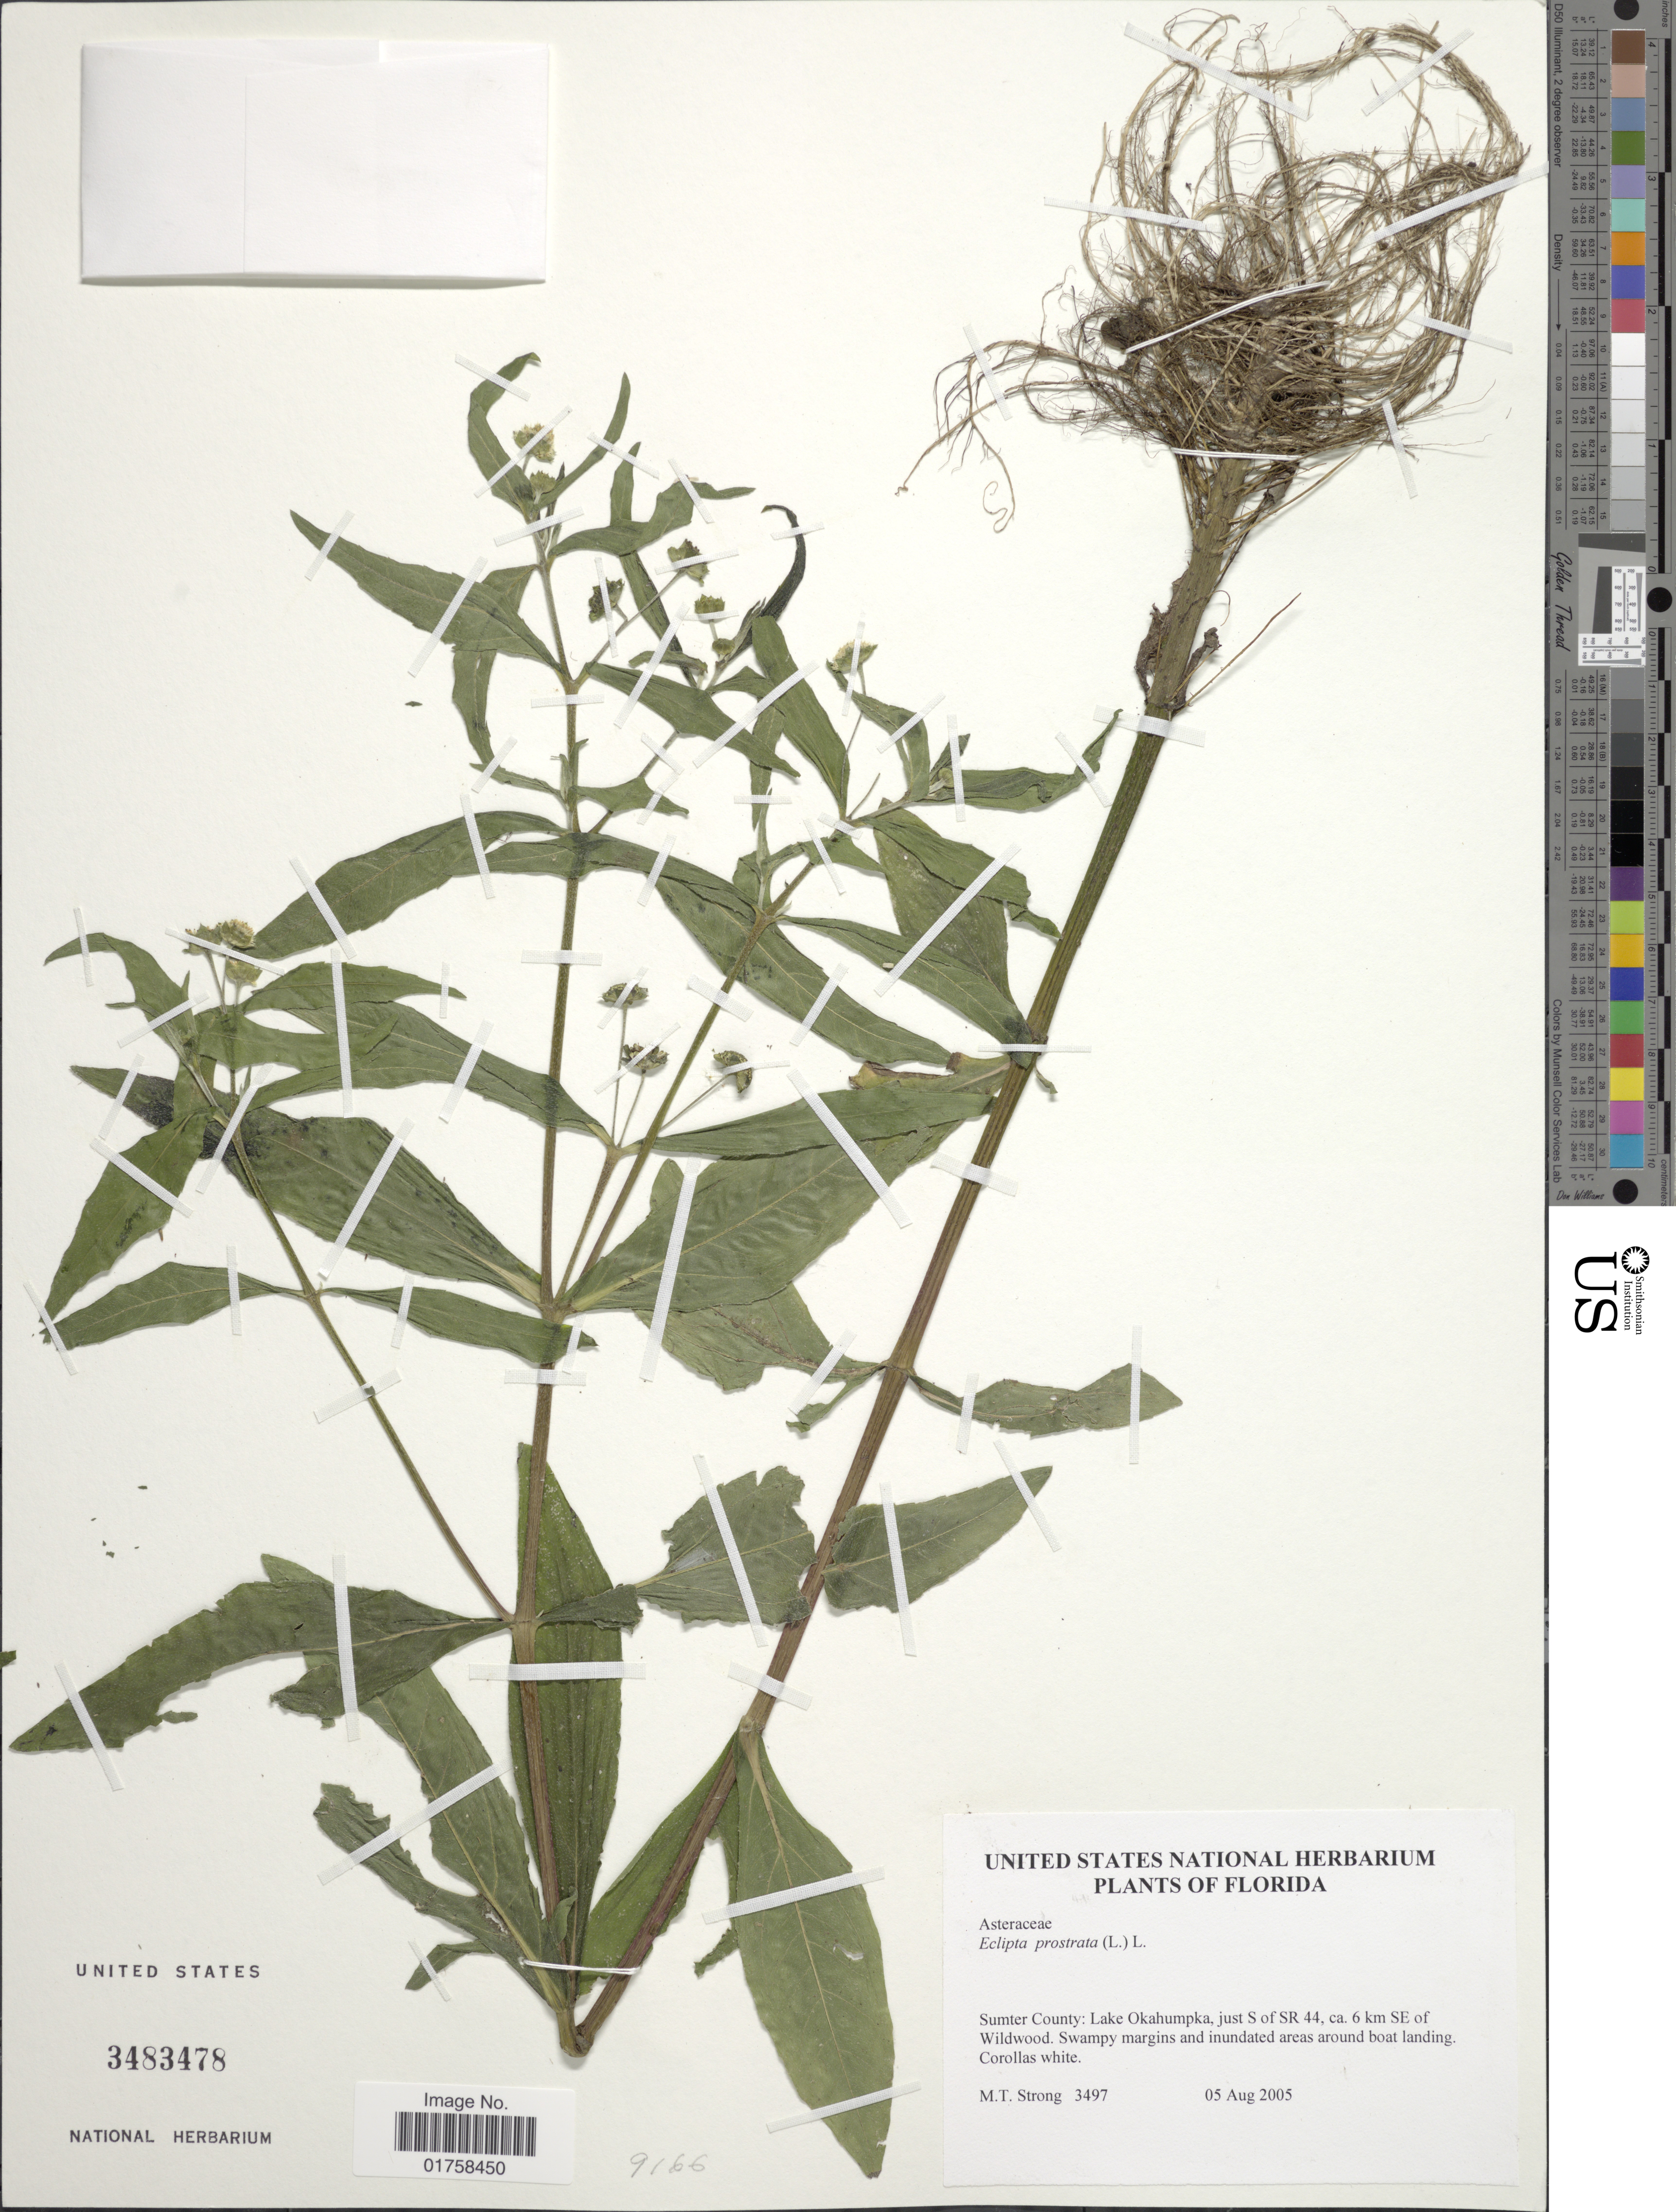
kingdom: Plantae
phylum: Tracheophyta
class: Magnoliopsida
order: Asterales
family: Asteraceae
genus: Eclipta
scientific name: Eclipta alba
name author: (L.) Hassk.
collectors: M. T. Strong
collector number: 3497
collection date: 2005-08-05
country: United States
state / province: Florida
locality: Florida. Sumter County: Lake Okahumpka, just S of SR 44, ca. 6 km SE of Wildwood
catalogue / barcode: US 3483478